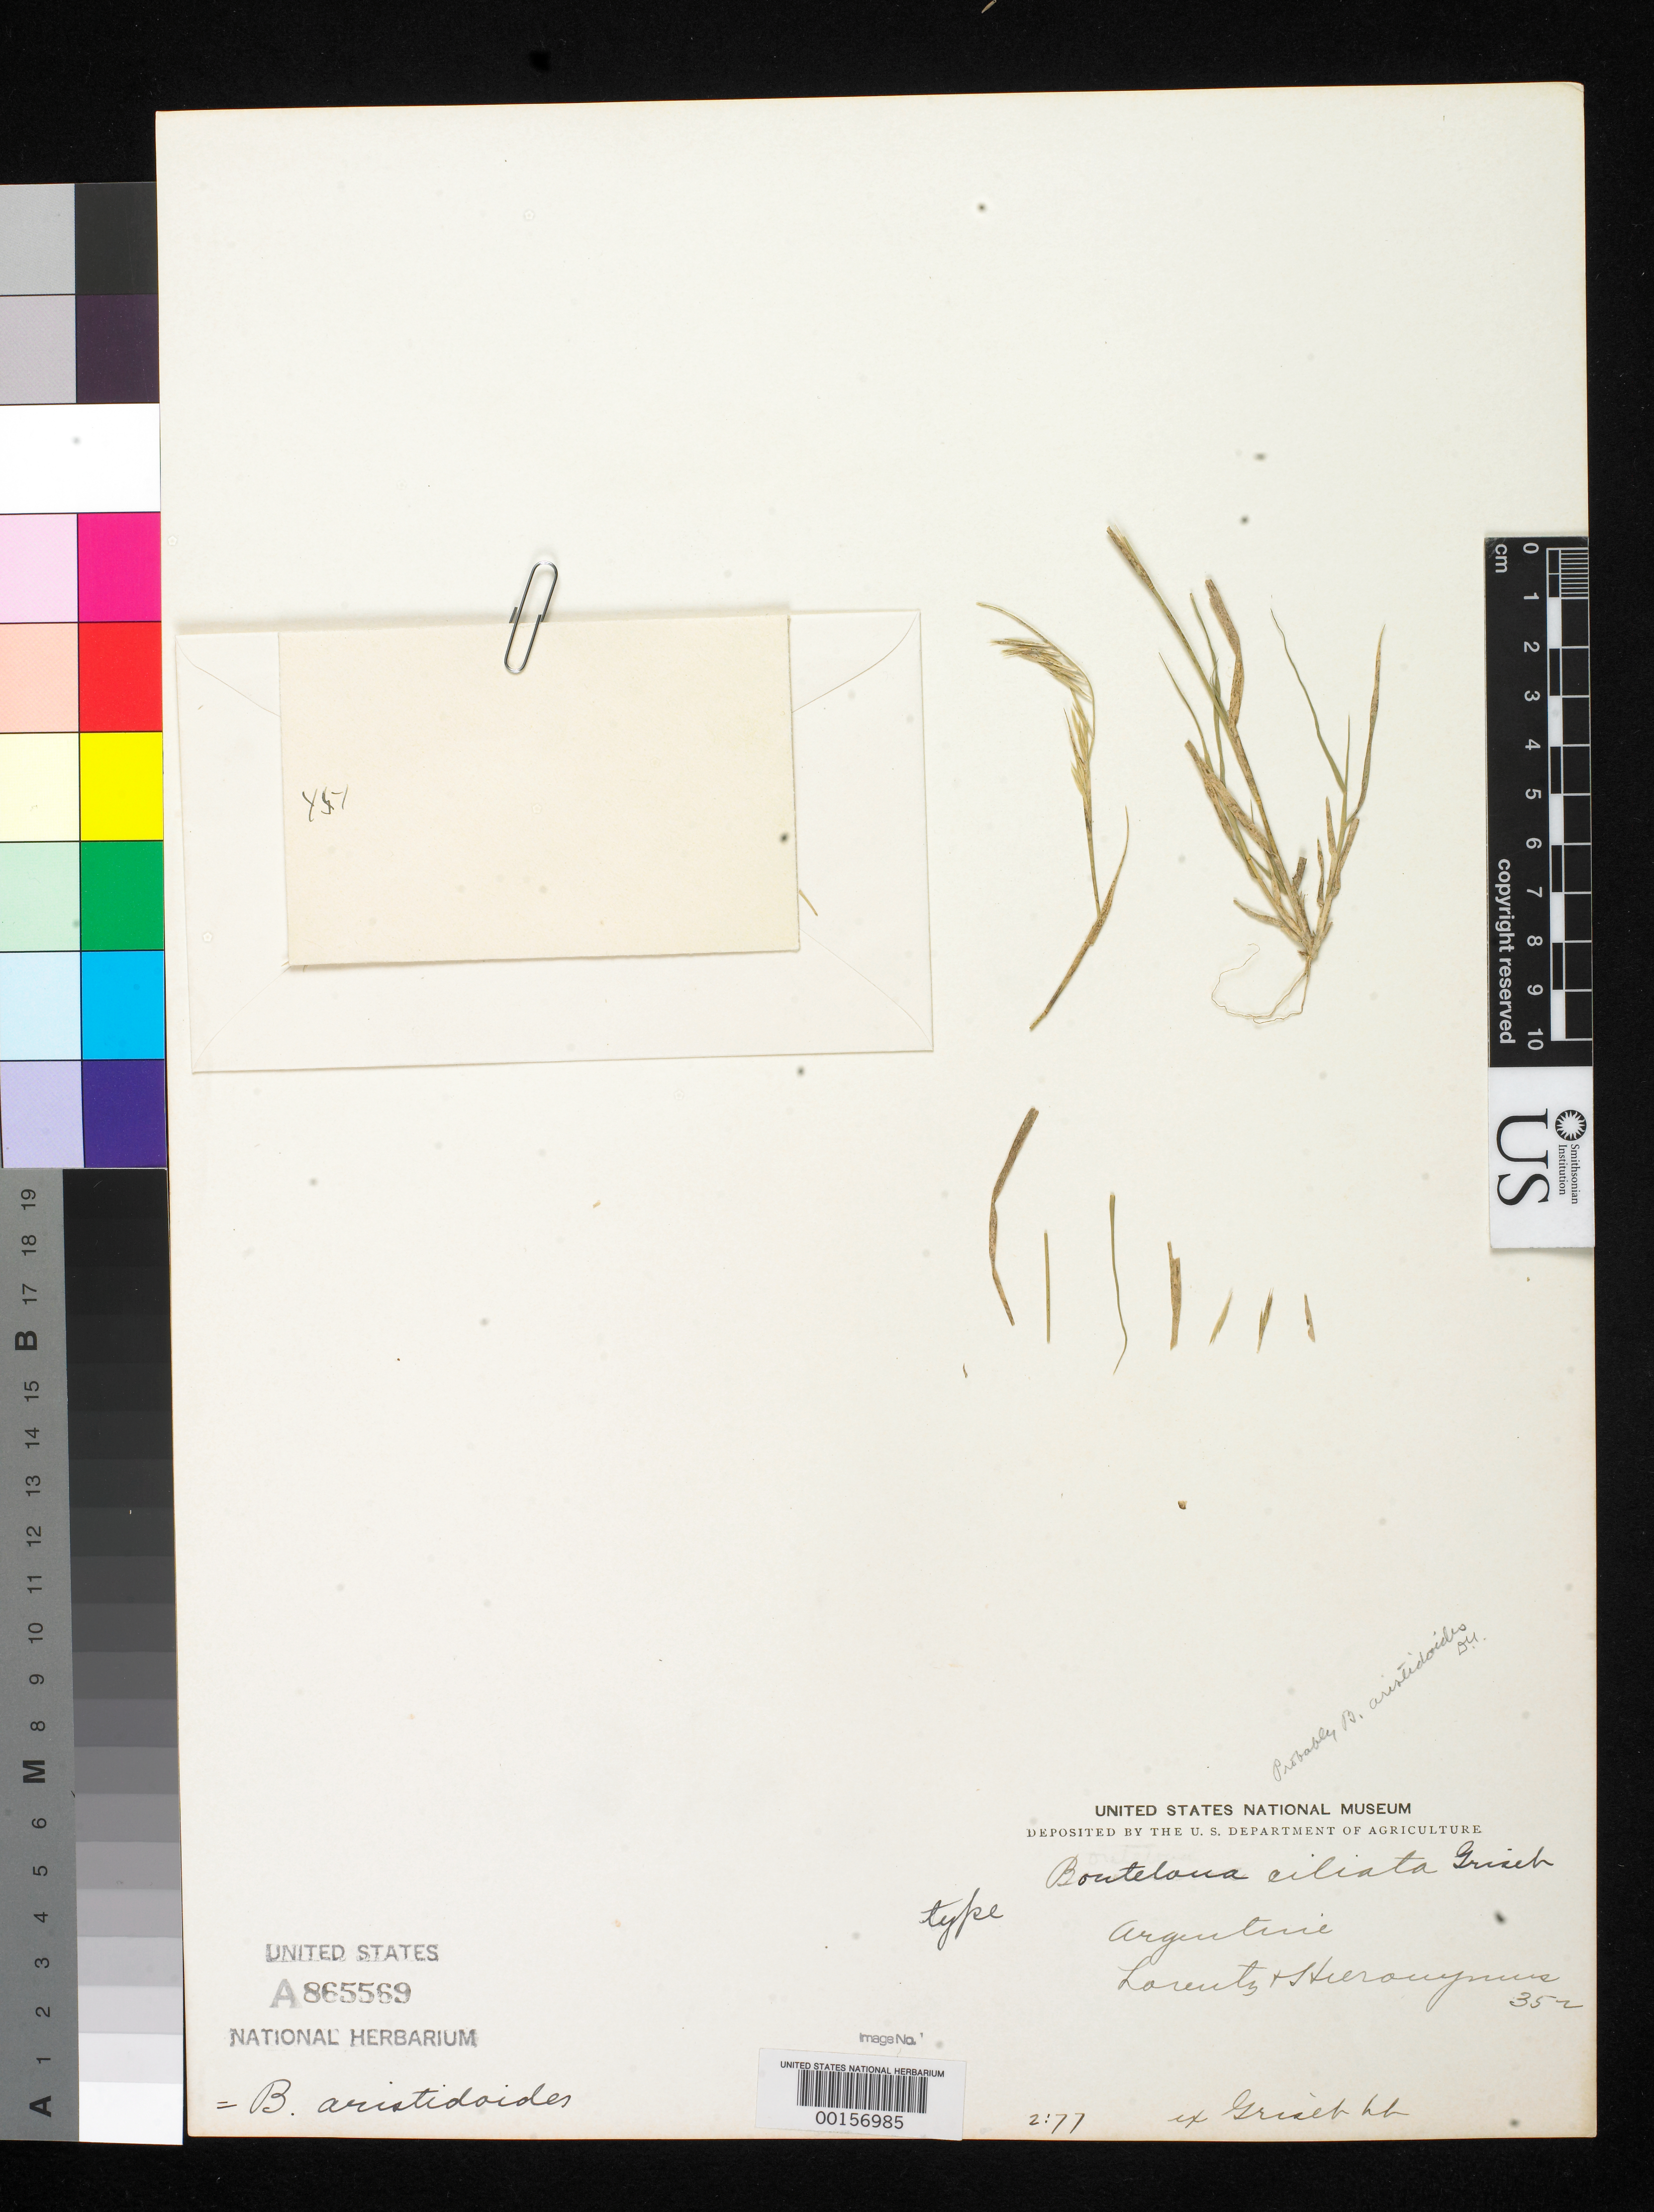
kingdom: Plantae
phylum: Tracheophyta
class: Liliopsida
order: Poales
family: Poaceae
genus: Bouteloua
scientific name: Bouteloua ciliata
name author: Griseb.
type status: Type Fragment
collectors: P. G. Lorentz & G. H. Hieronymus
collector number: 352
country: Argentina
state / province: Salta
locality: Ad fl. Juramento.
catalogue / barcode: US 865569A